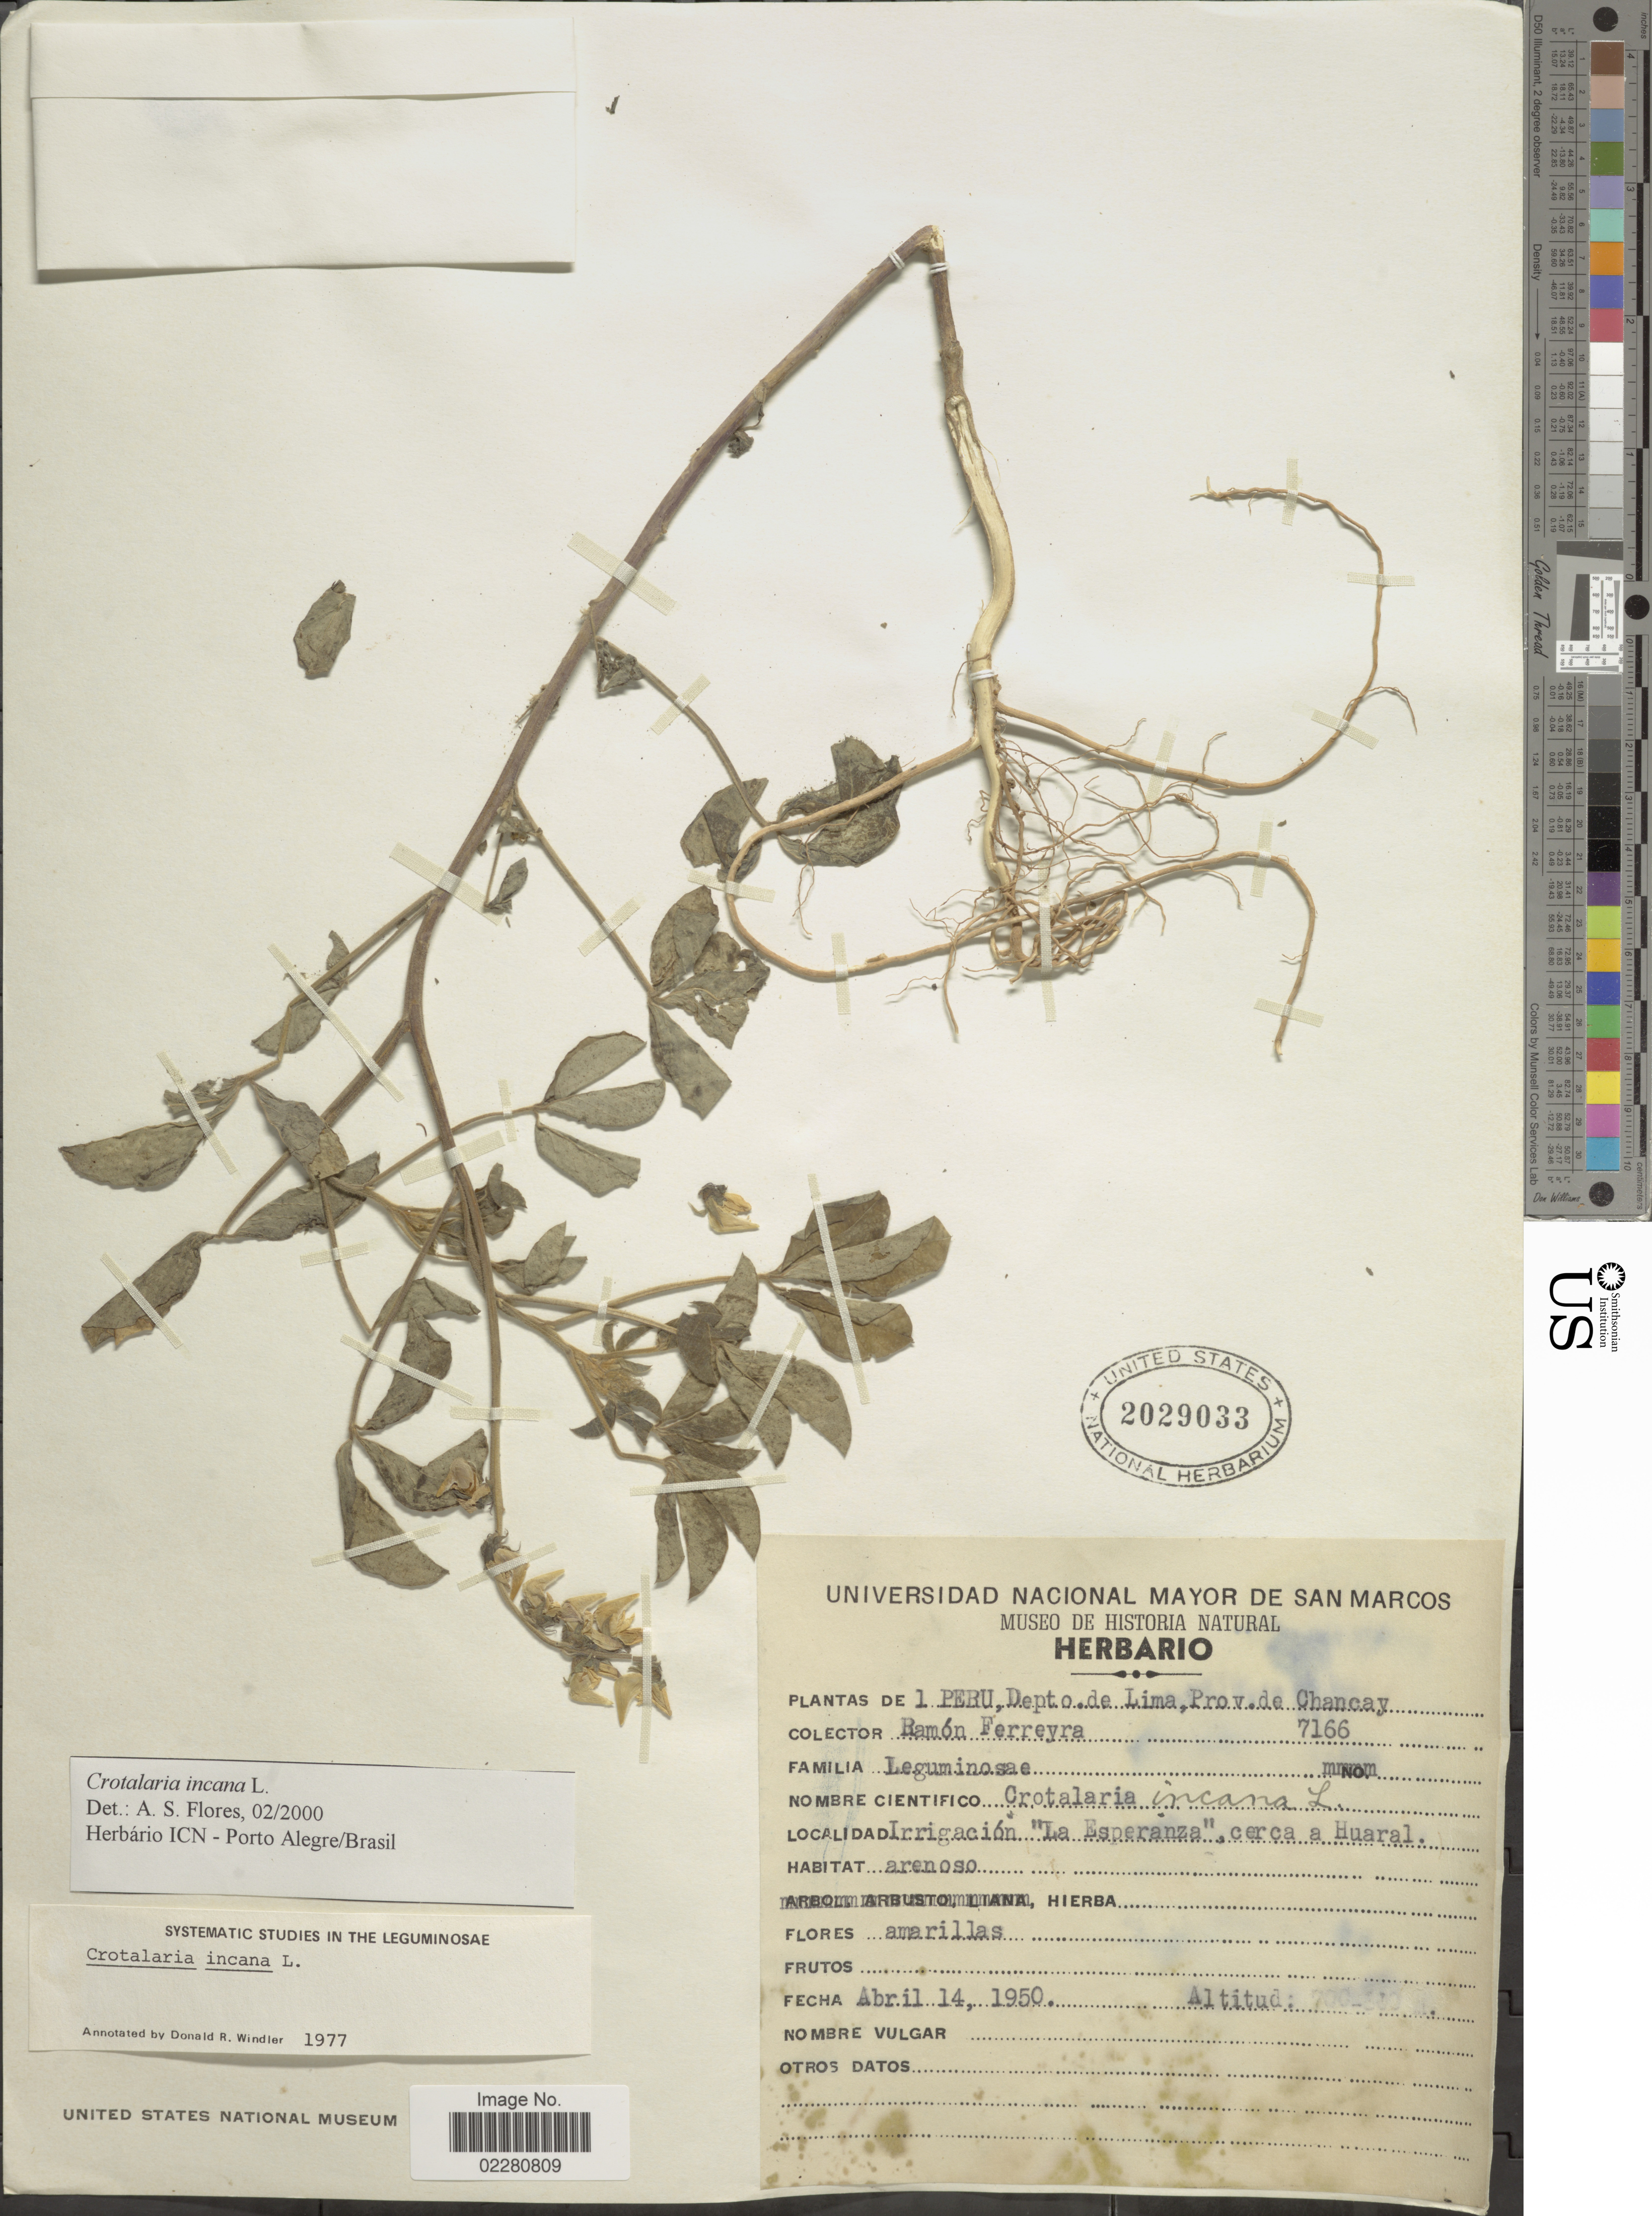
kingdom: Plantae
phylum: Tracheophyta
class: Magnoliopsida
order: Fabales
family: Fabaceae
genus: Crotalaria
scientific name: Crotalaria incana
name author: L.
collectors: R. A. Ferreyra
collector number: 7166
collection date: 1950-04-14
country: Peru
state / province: Lima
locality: Peru. Depto. de Lima, Prov. de Chancay. Irrigación "La Esperanza", cerca a Huaral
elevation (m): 700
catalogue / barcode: US 2029033